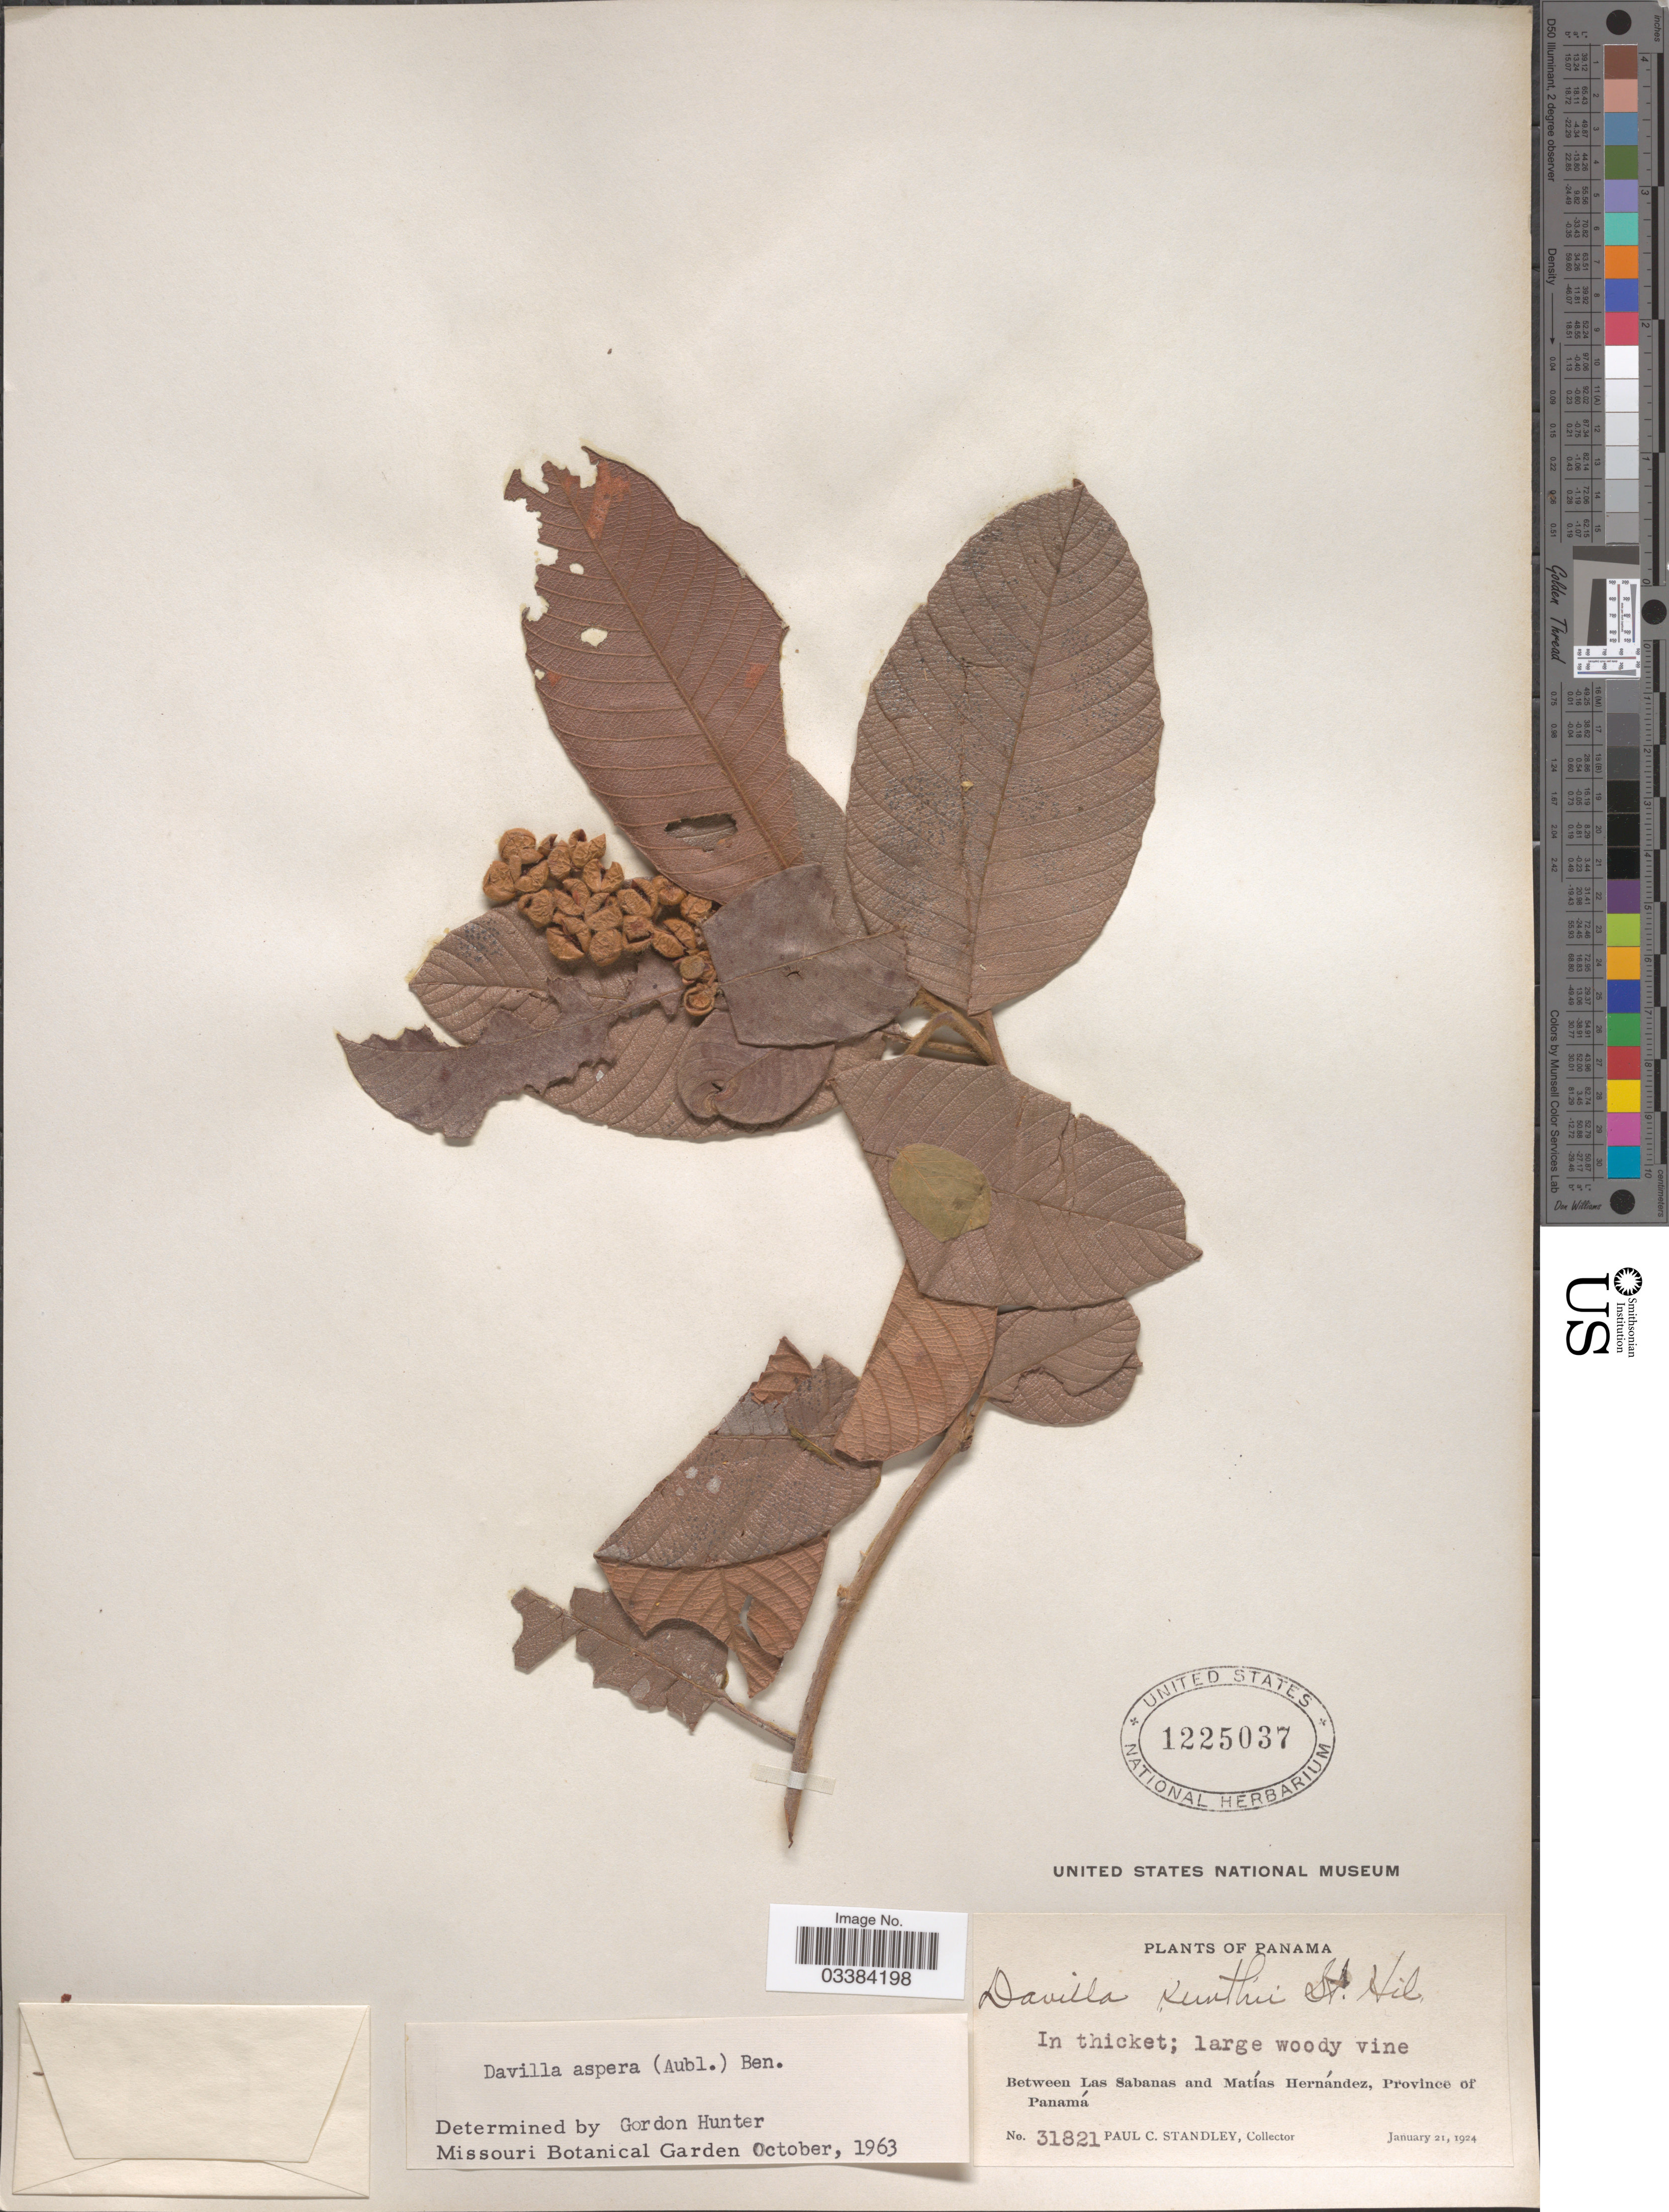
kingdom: Plantae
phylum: Tracheophyta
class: Magnoliopsida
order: Dilleniales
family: Dilleniaceae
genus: Davilla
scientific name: Davilla kunthii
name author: A. St.-Hil.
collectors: P. C. Standley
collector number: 31821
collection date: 1924-01-21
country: Panama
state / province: Panamá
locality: Between Las Sabanas and Matías Hernánde.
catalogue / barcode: US 1225037